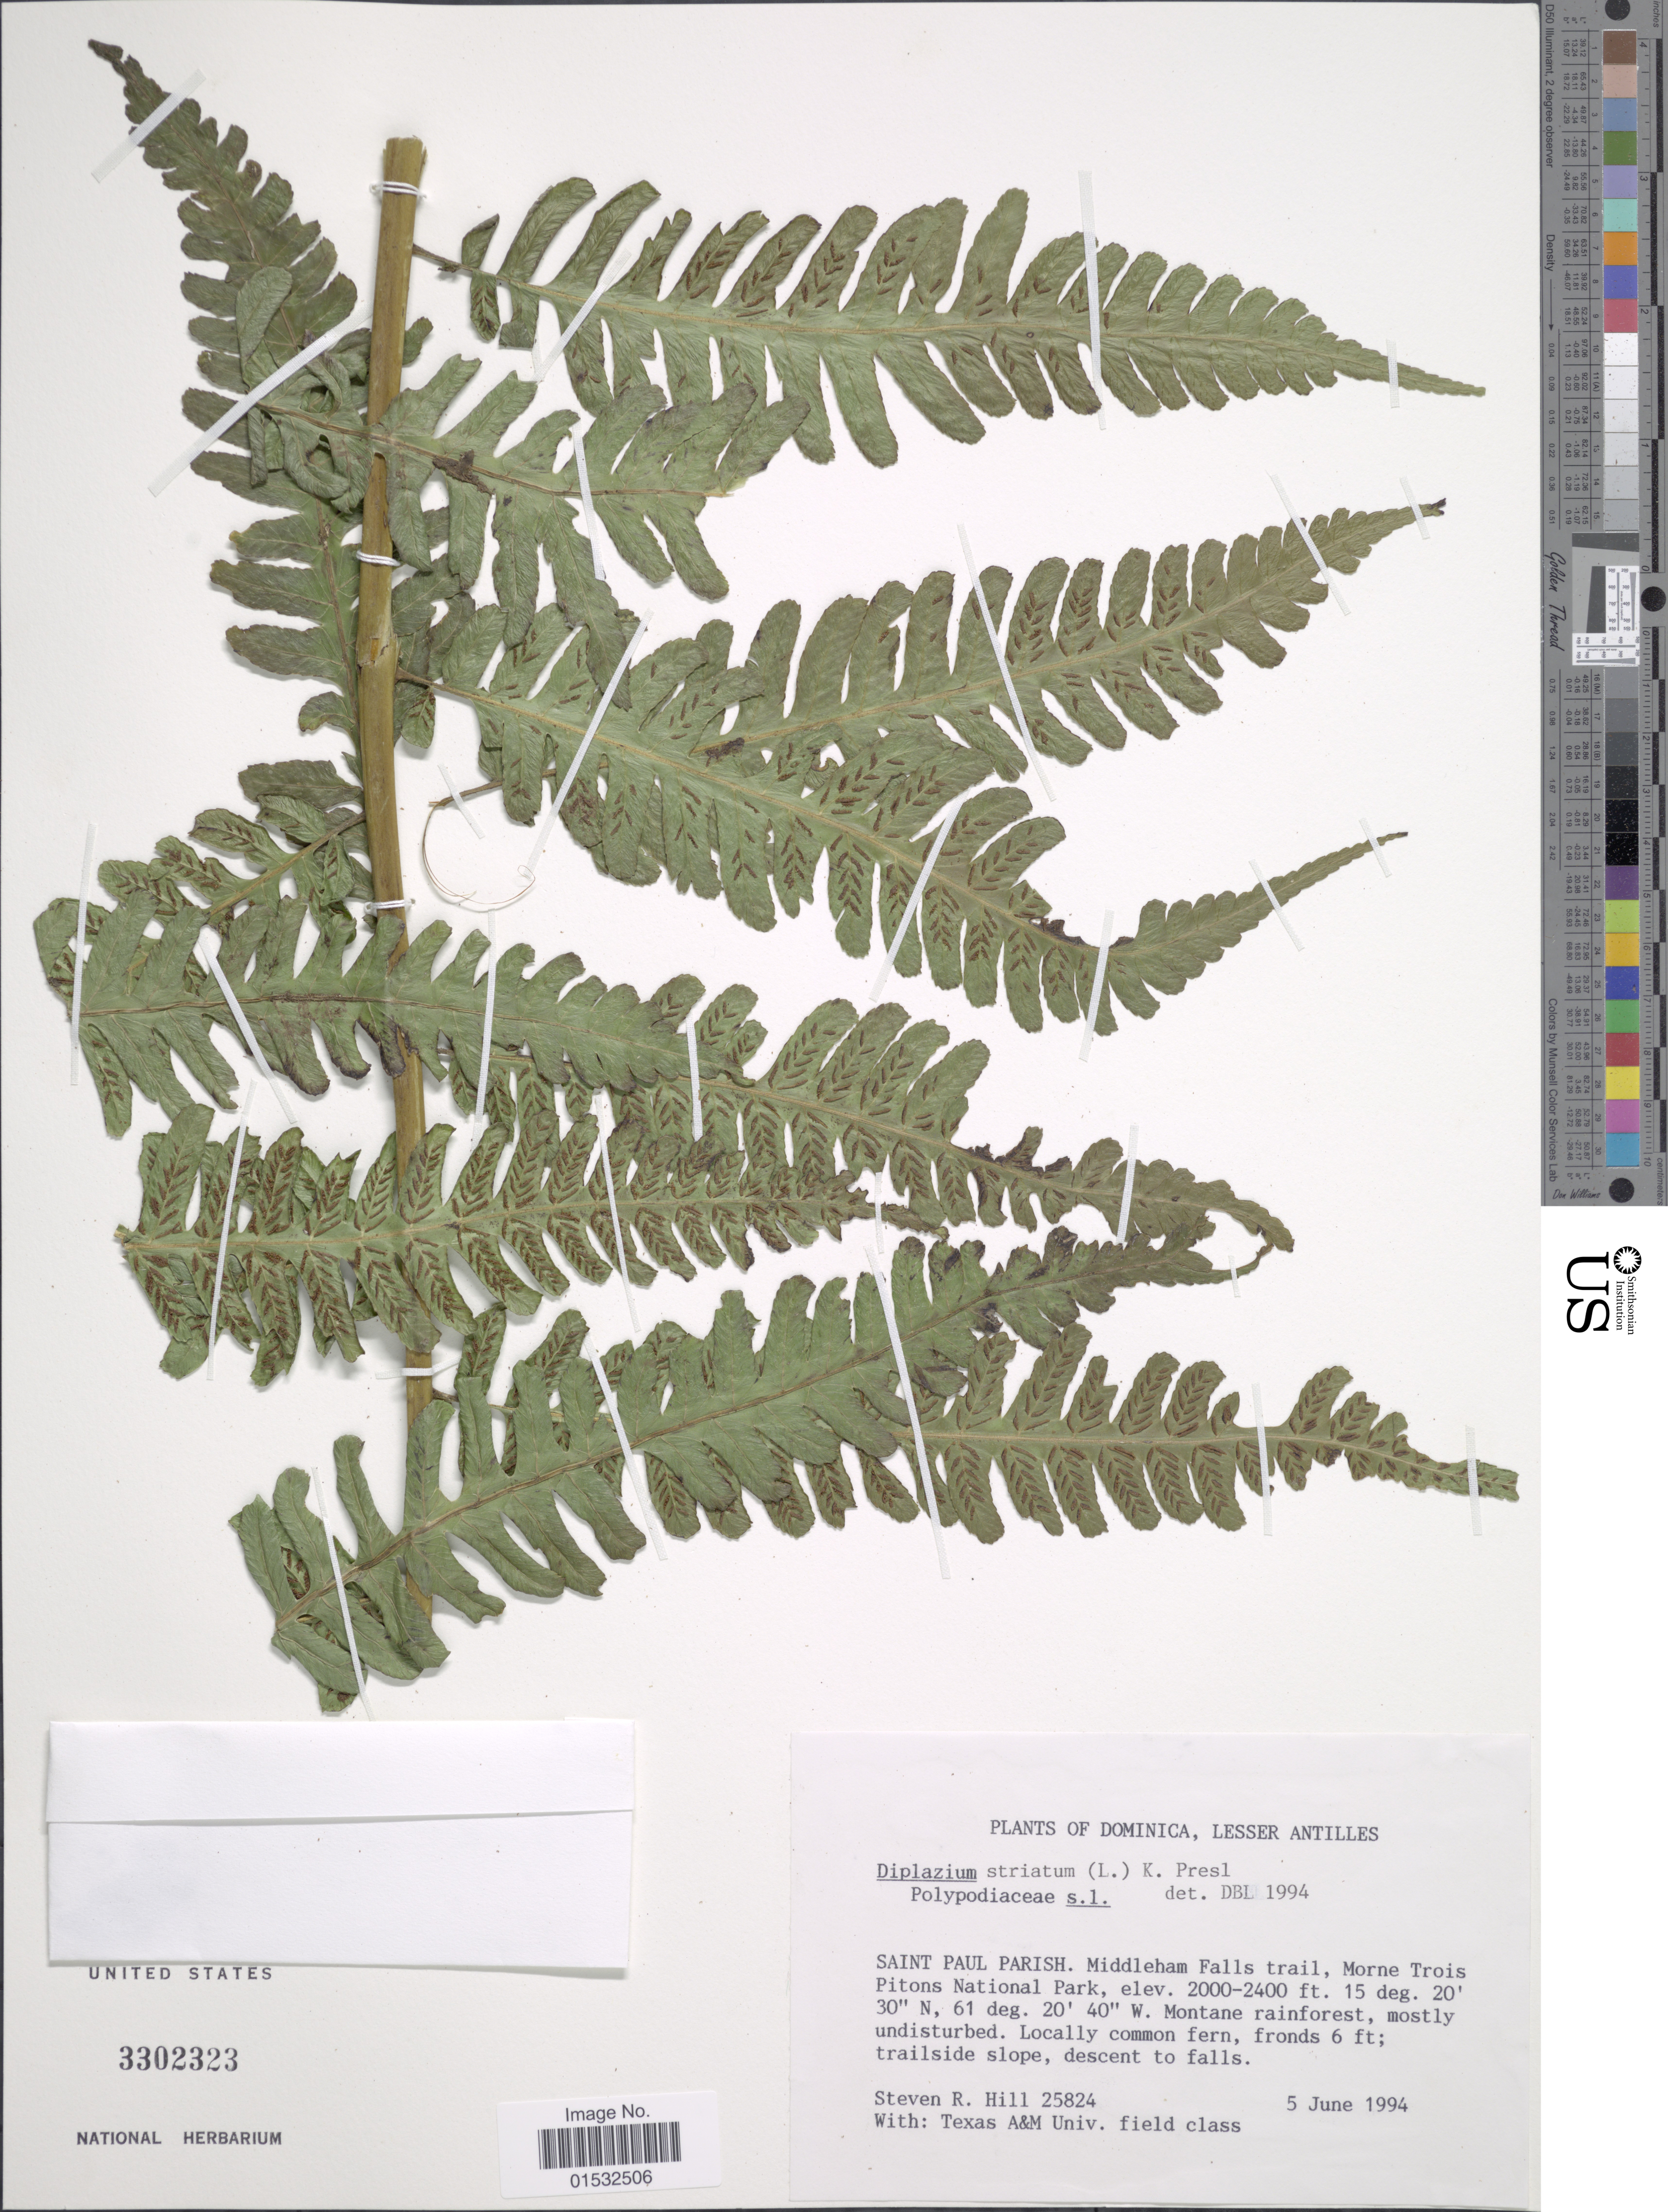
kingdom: Plantae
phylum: Tracheophyta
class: Polypodiopsida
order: Polypodiales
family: Athyriaceae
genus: Diplazium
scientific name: Diplazium striatum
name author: (L.) C. Presl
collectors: S. R. Hill & Texas A&M University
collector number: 25824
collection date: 1994-06-05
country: Dominica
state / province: St. Paul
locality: Middleham Falls trail, Morne Trois Pitons National Park.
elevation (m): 610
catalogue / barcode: US 3302323